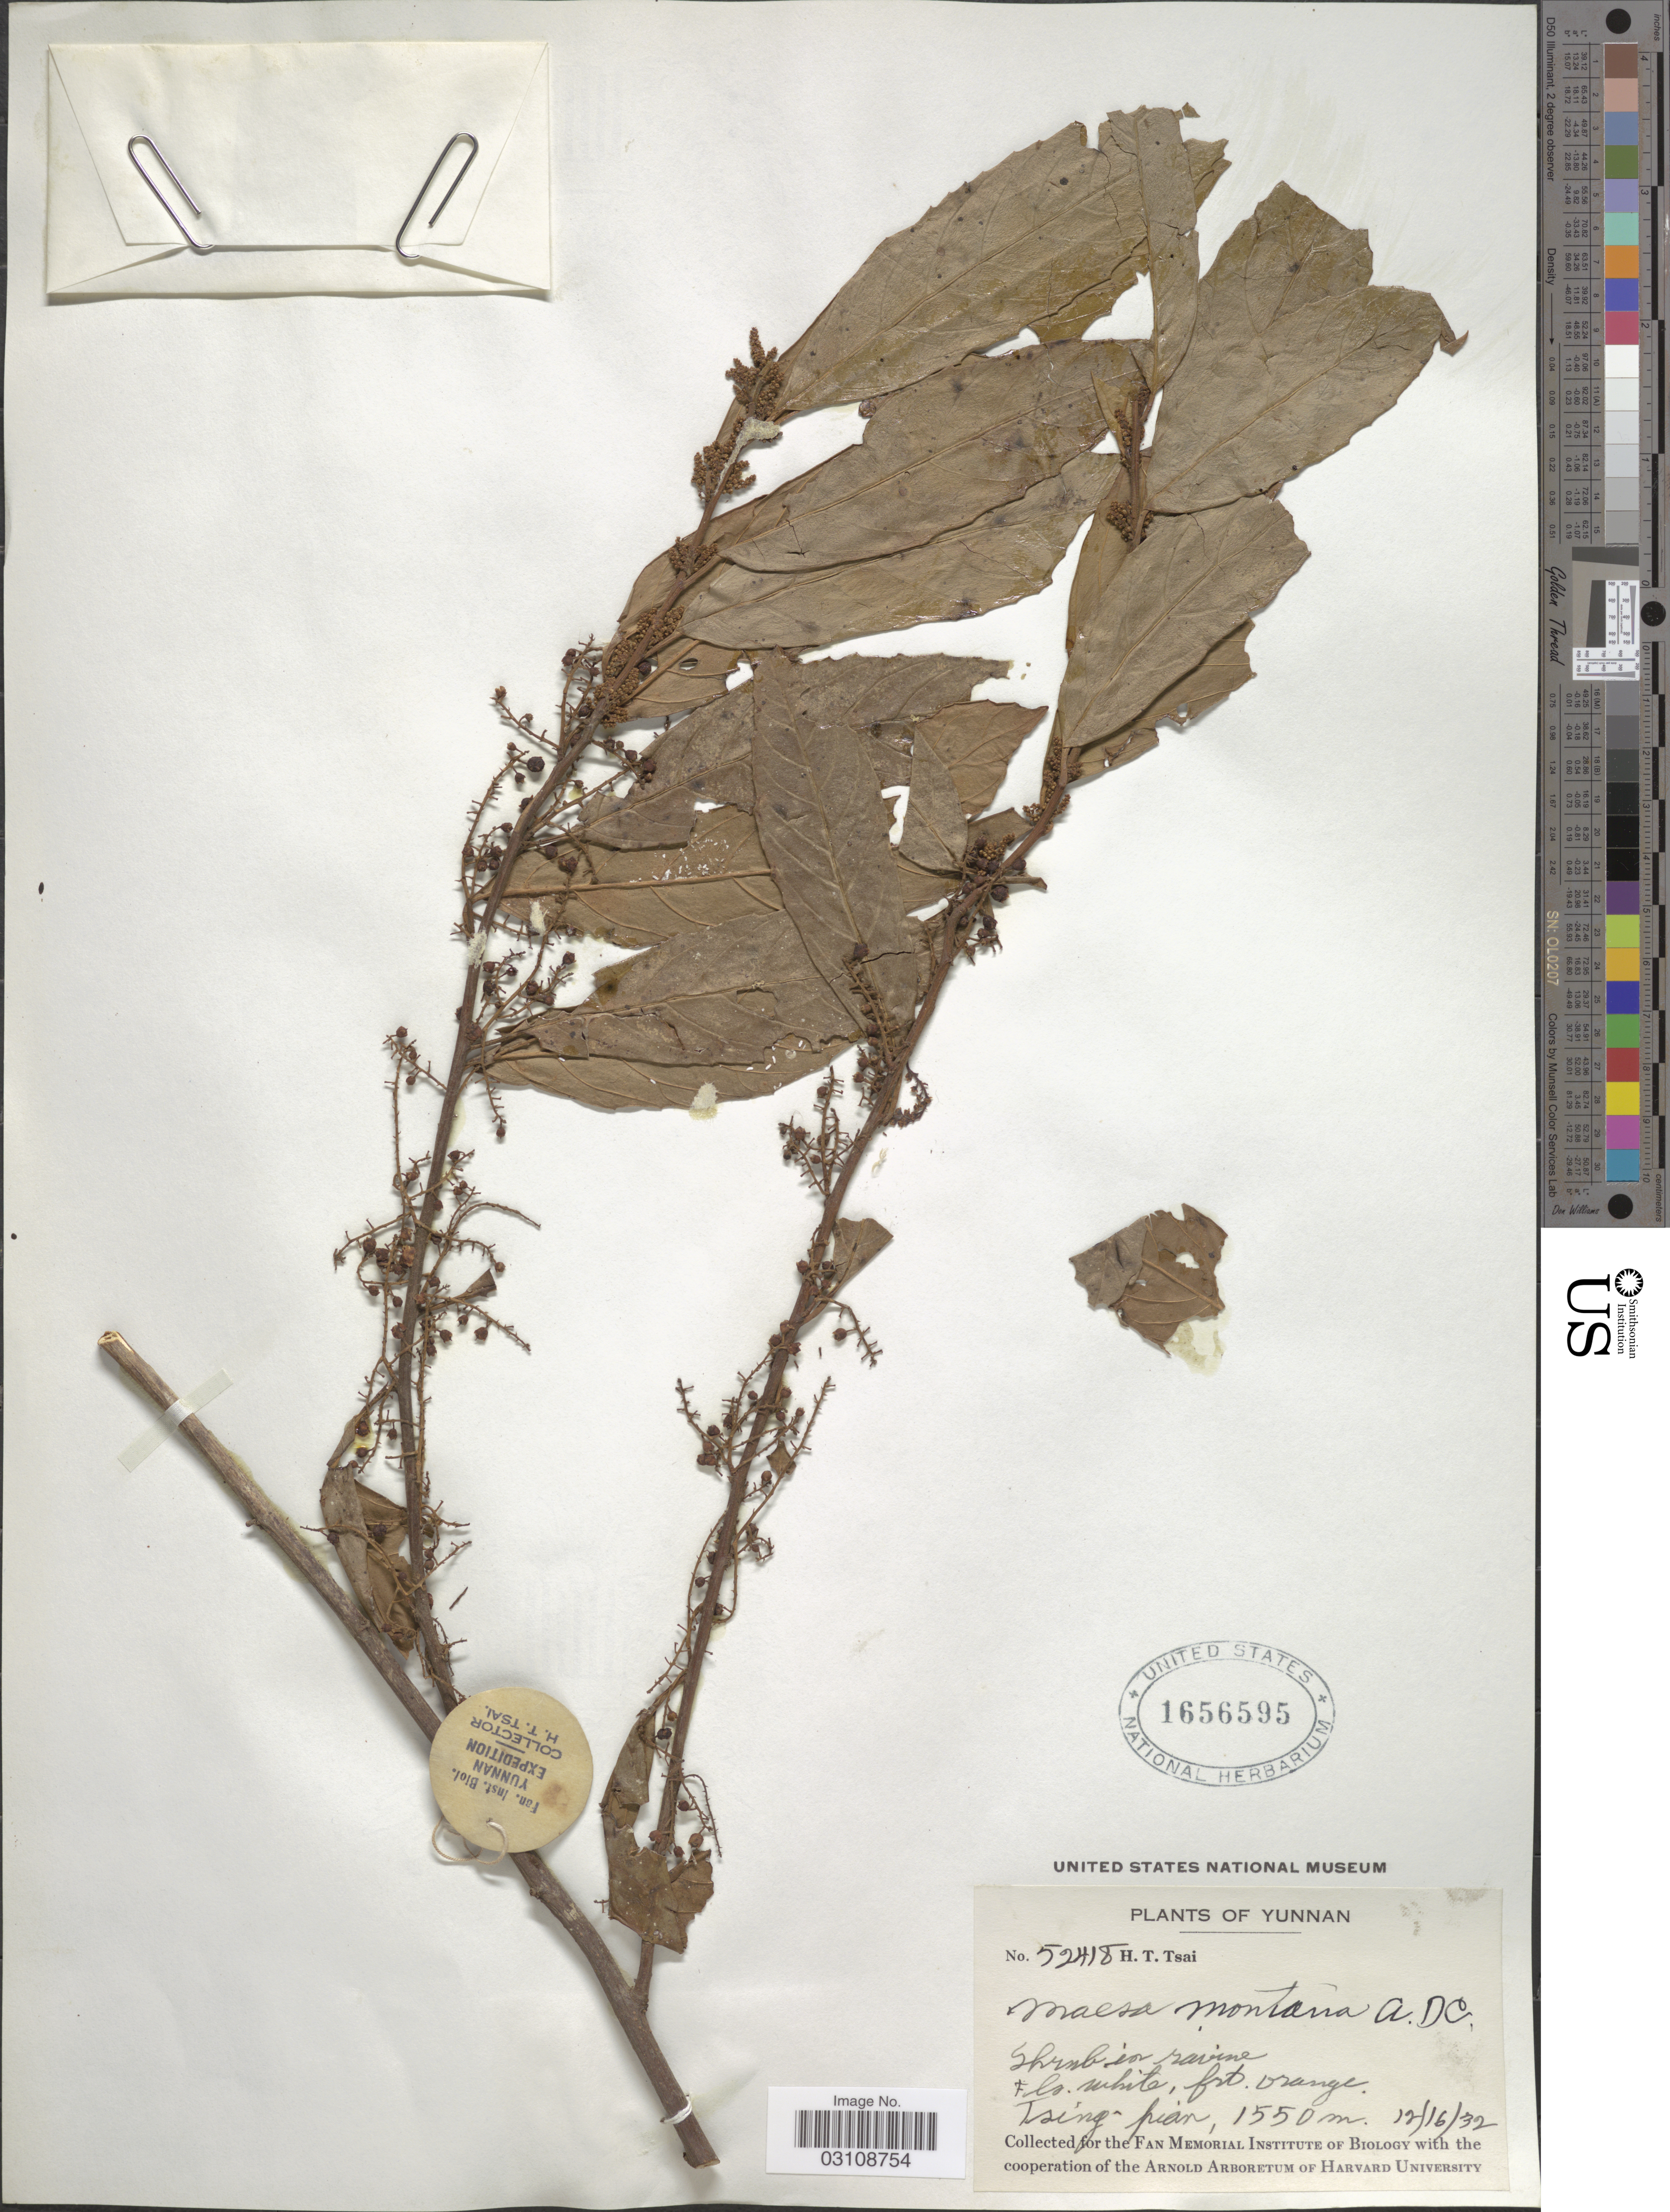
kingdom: Plantae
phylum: Tracheophyta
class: Magnoliopsida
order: Ericales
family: Primulaceae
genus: Maesa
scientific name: Maesa montana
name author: A. DC.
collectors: H. Tsai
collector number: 52418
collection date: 1932-12-16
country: China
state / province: Yunnan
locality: Tsing-pian.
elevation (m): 1550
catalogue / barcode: US 1656595